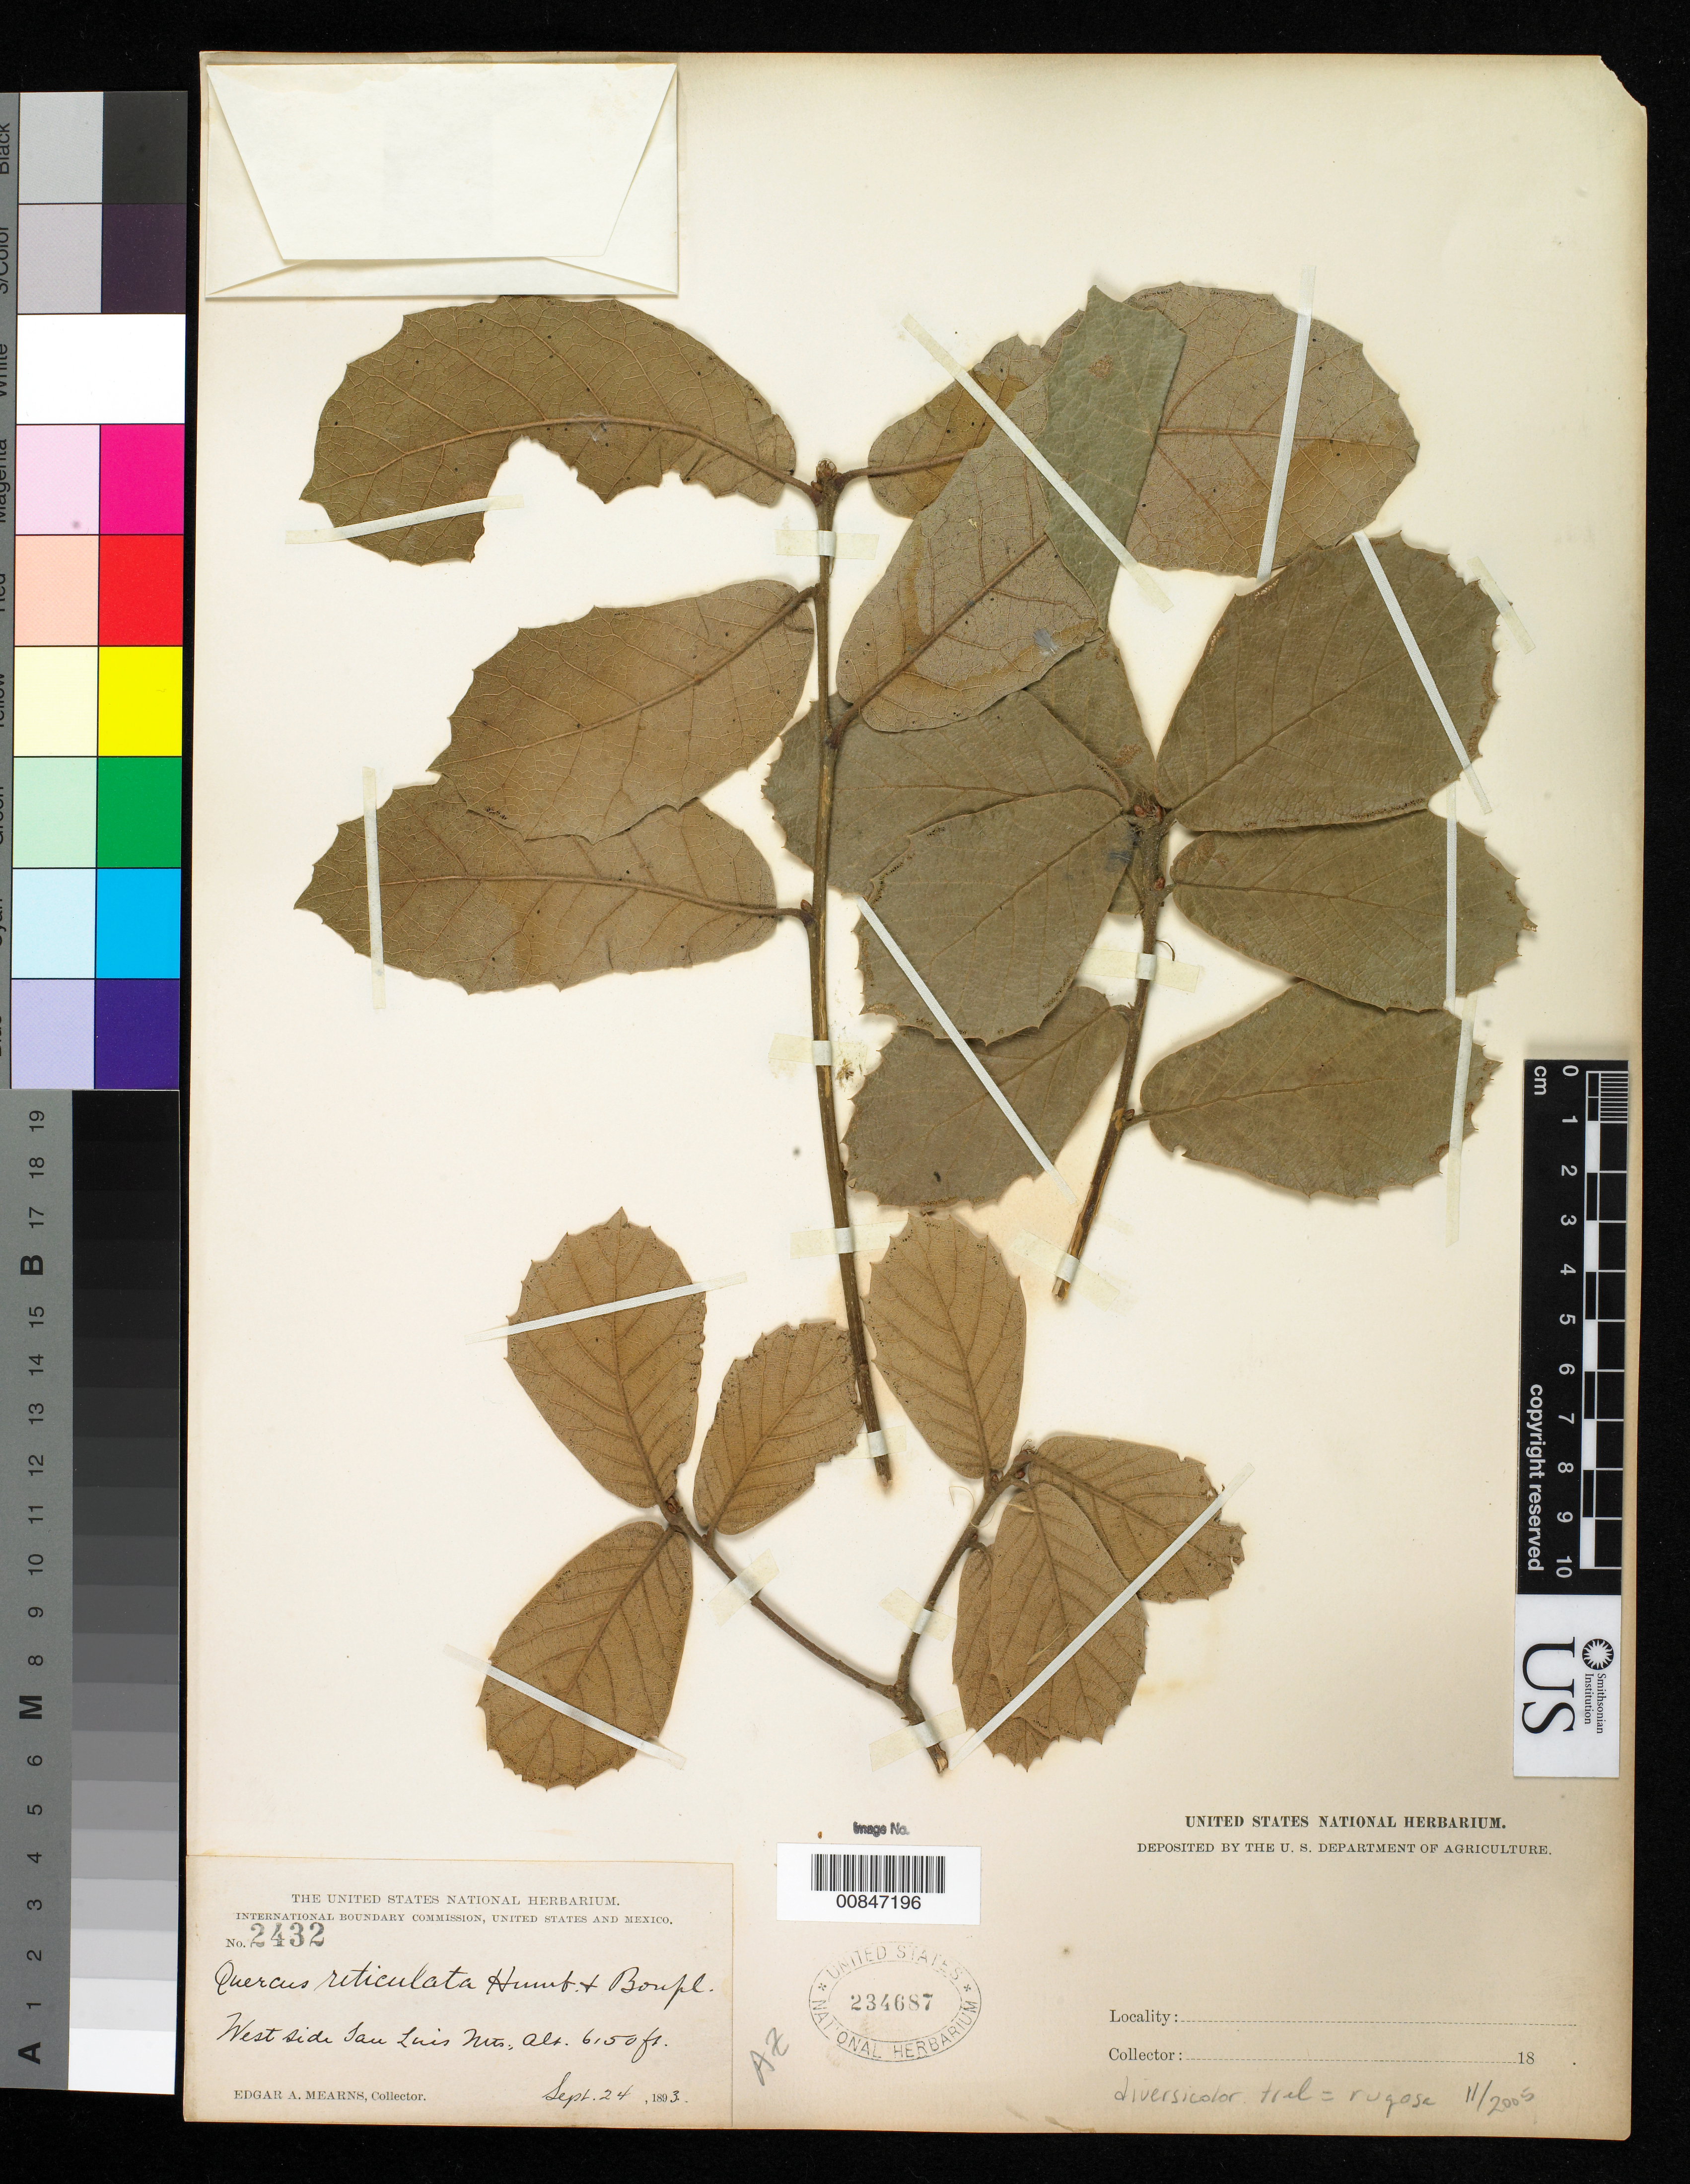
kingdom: Plantae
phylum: Tracheophyta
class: Magnoliopsida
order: Fagales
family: Fagaceae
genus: Quercus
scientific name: Quercus rugosa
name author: Née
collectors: E. A. Mearns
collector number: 2432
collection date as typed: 24 Sep 1893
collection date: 1893-09-24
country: United States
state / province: Arizona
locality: West side of San Luis Mts.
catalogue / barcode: US 234687